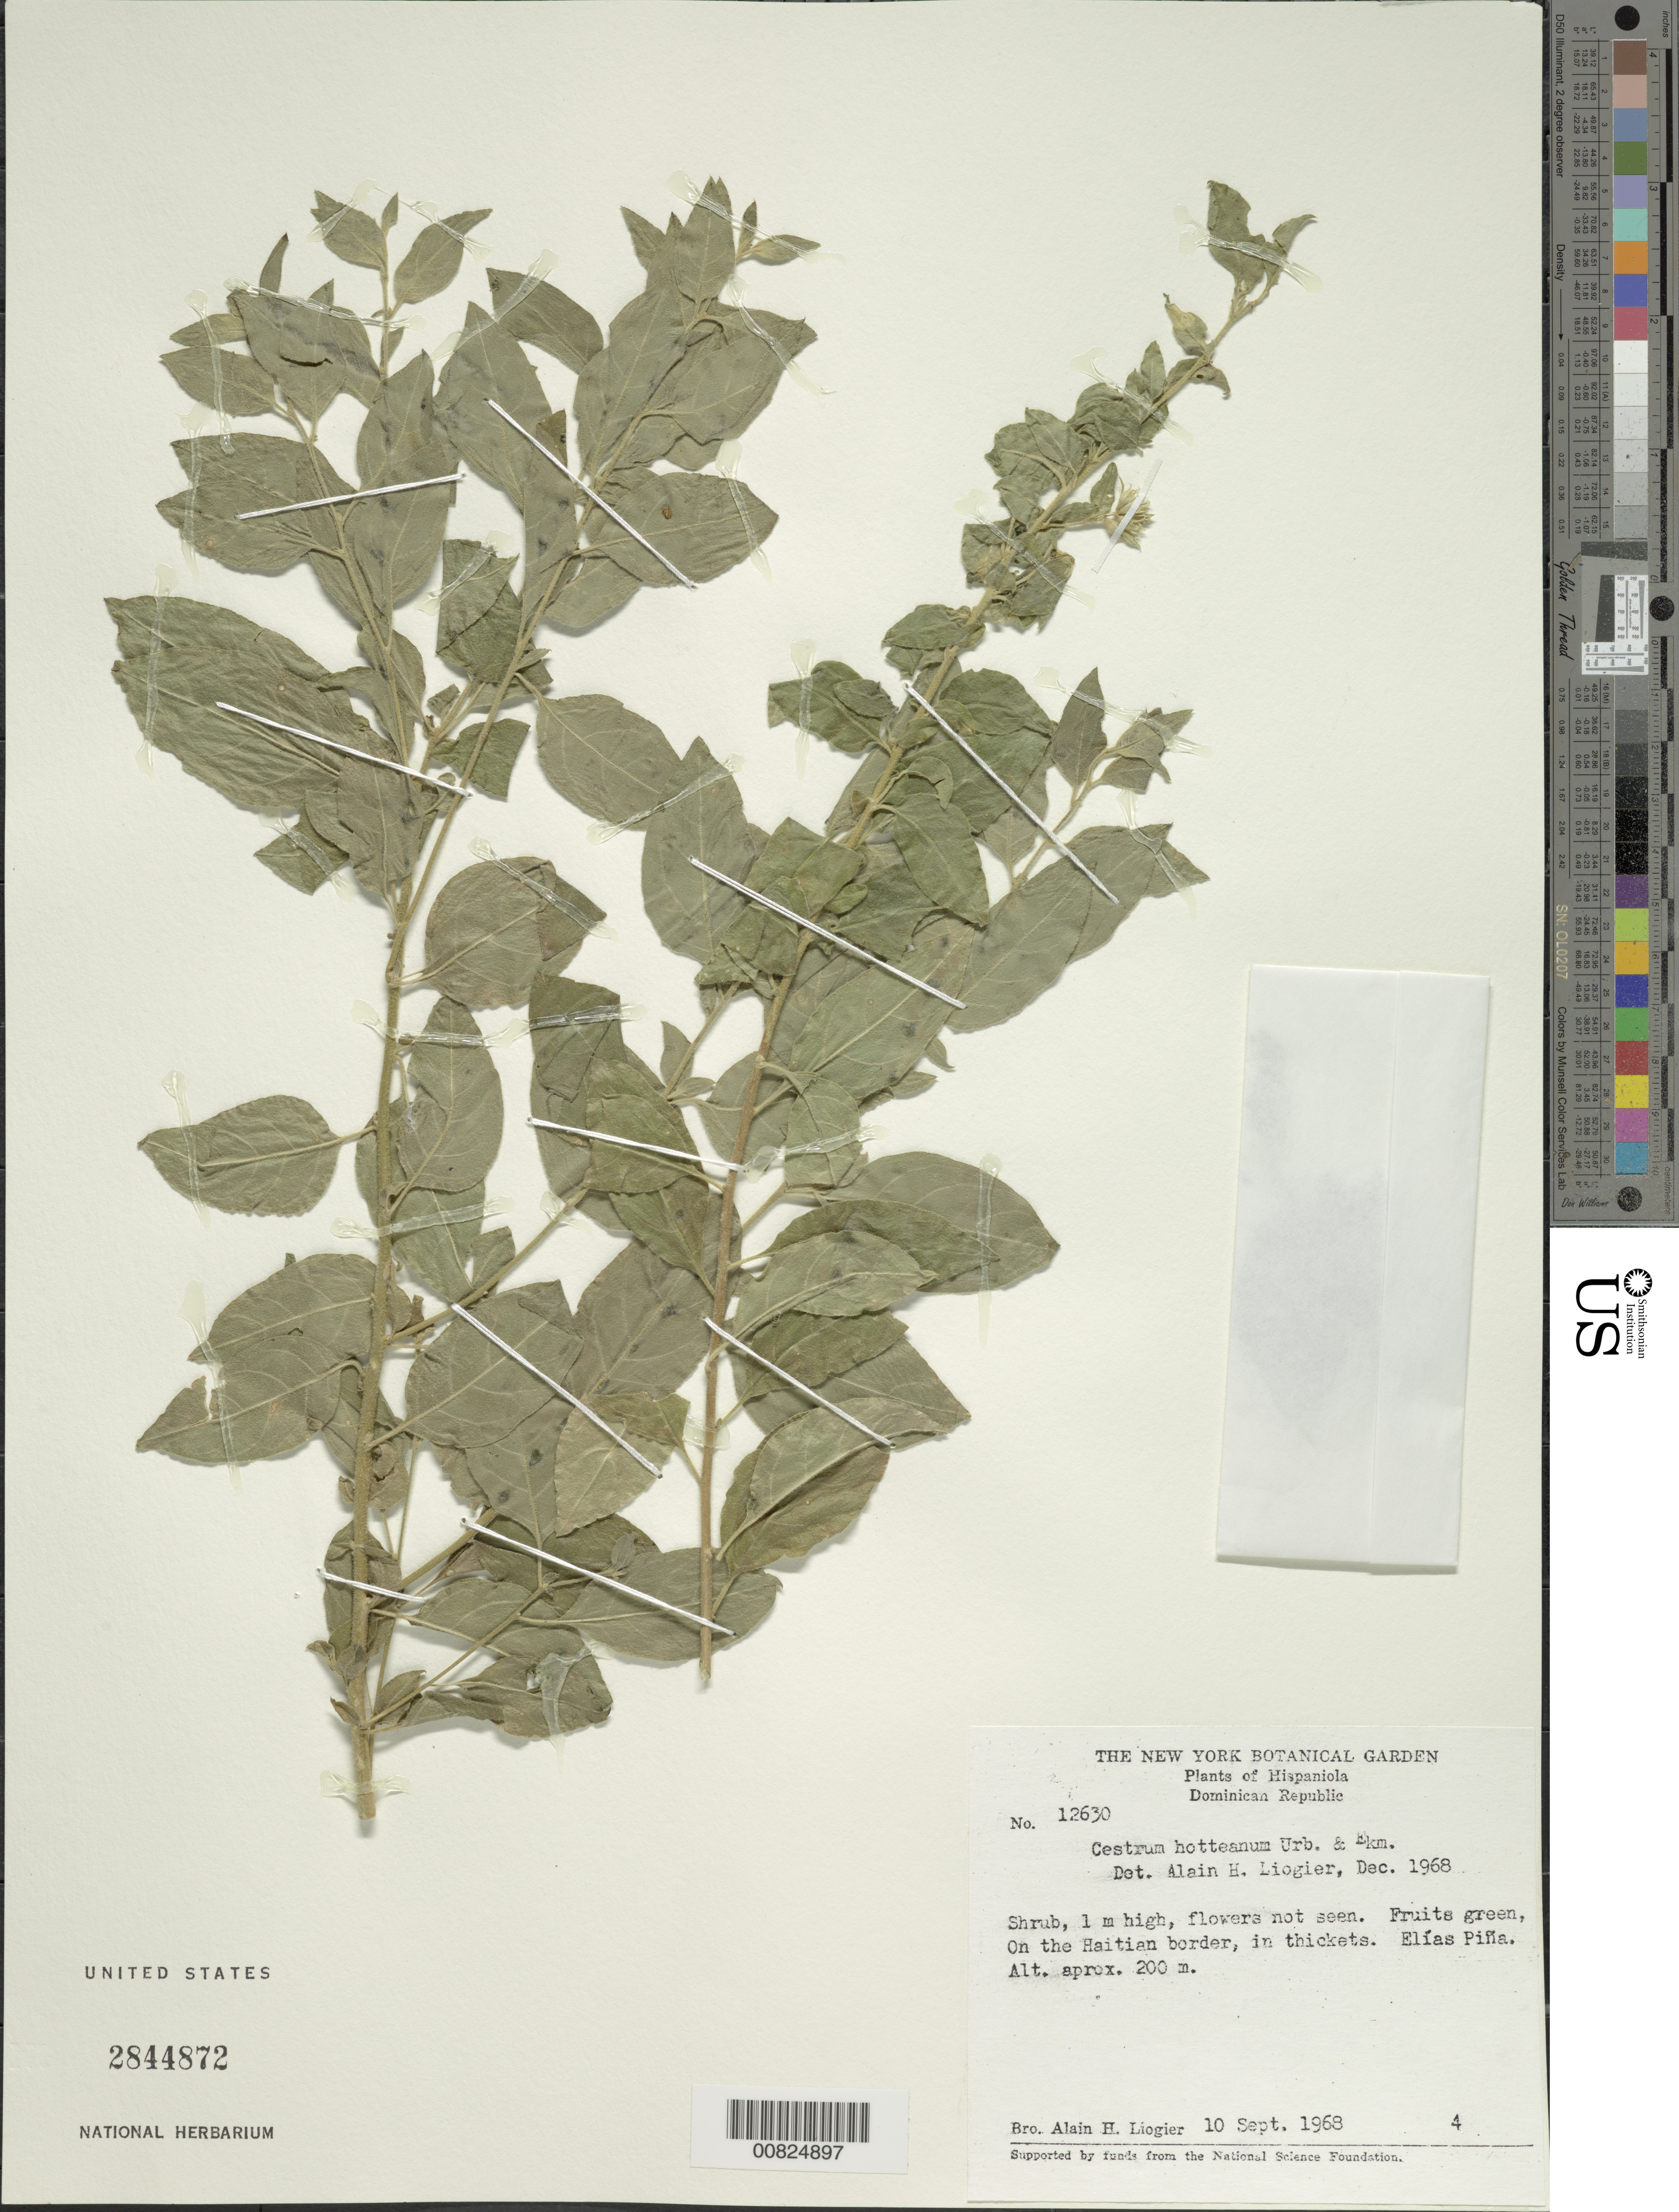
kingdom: Plantae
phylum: Tracheophyta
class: Magnoliopsida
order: Solanales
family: Solanaceae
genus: Cestrum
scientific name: Cestrum hotteanum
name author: Urb. & Ekman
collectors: A. H. Liogier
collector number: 12630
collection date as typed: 10 Sep 1968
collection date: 1968-09-10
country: Dominican Republic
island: Hispaniola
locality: On the Haitian border, Elías Piña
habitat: In thickets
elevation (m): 200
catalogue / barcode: US 2844872